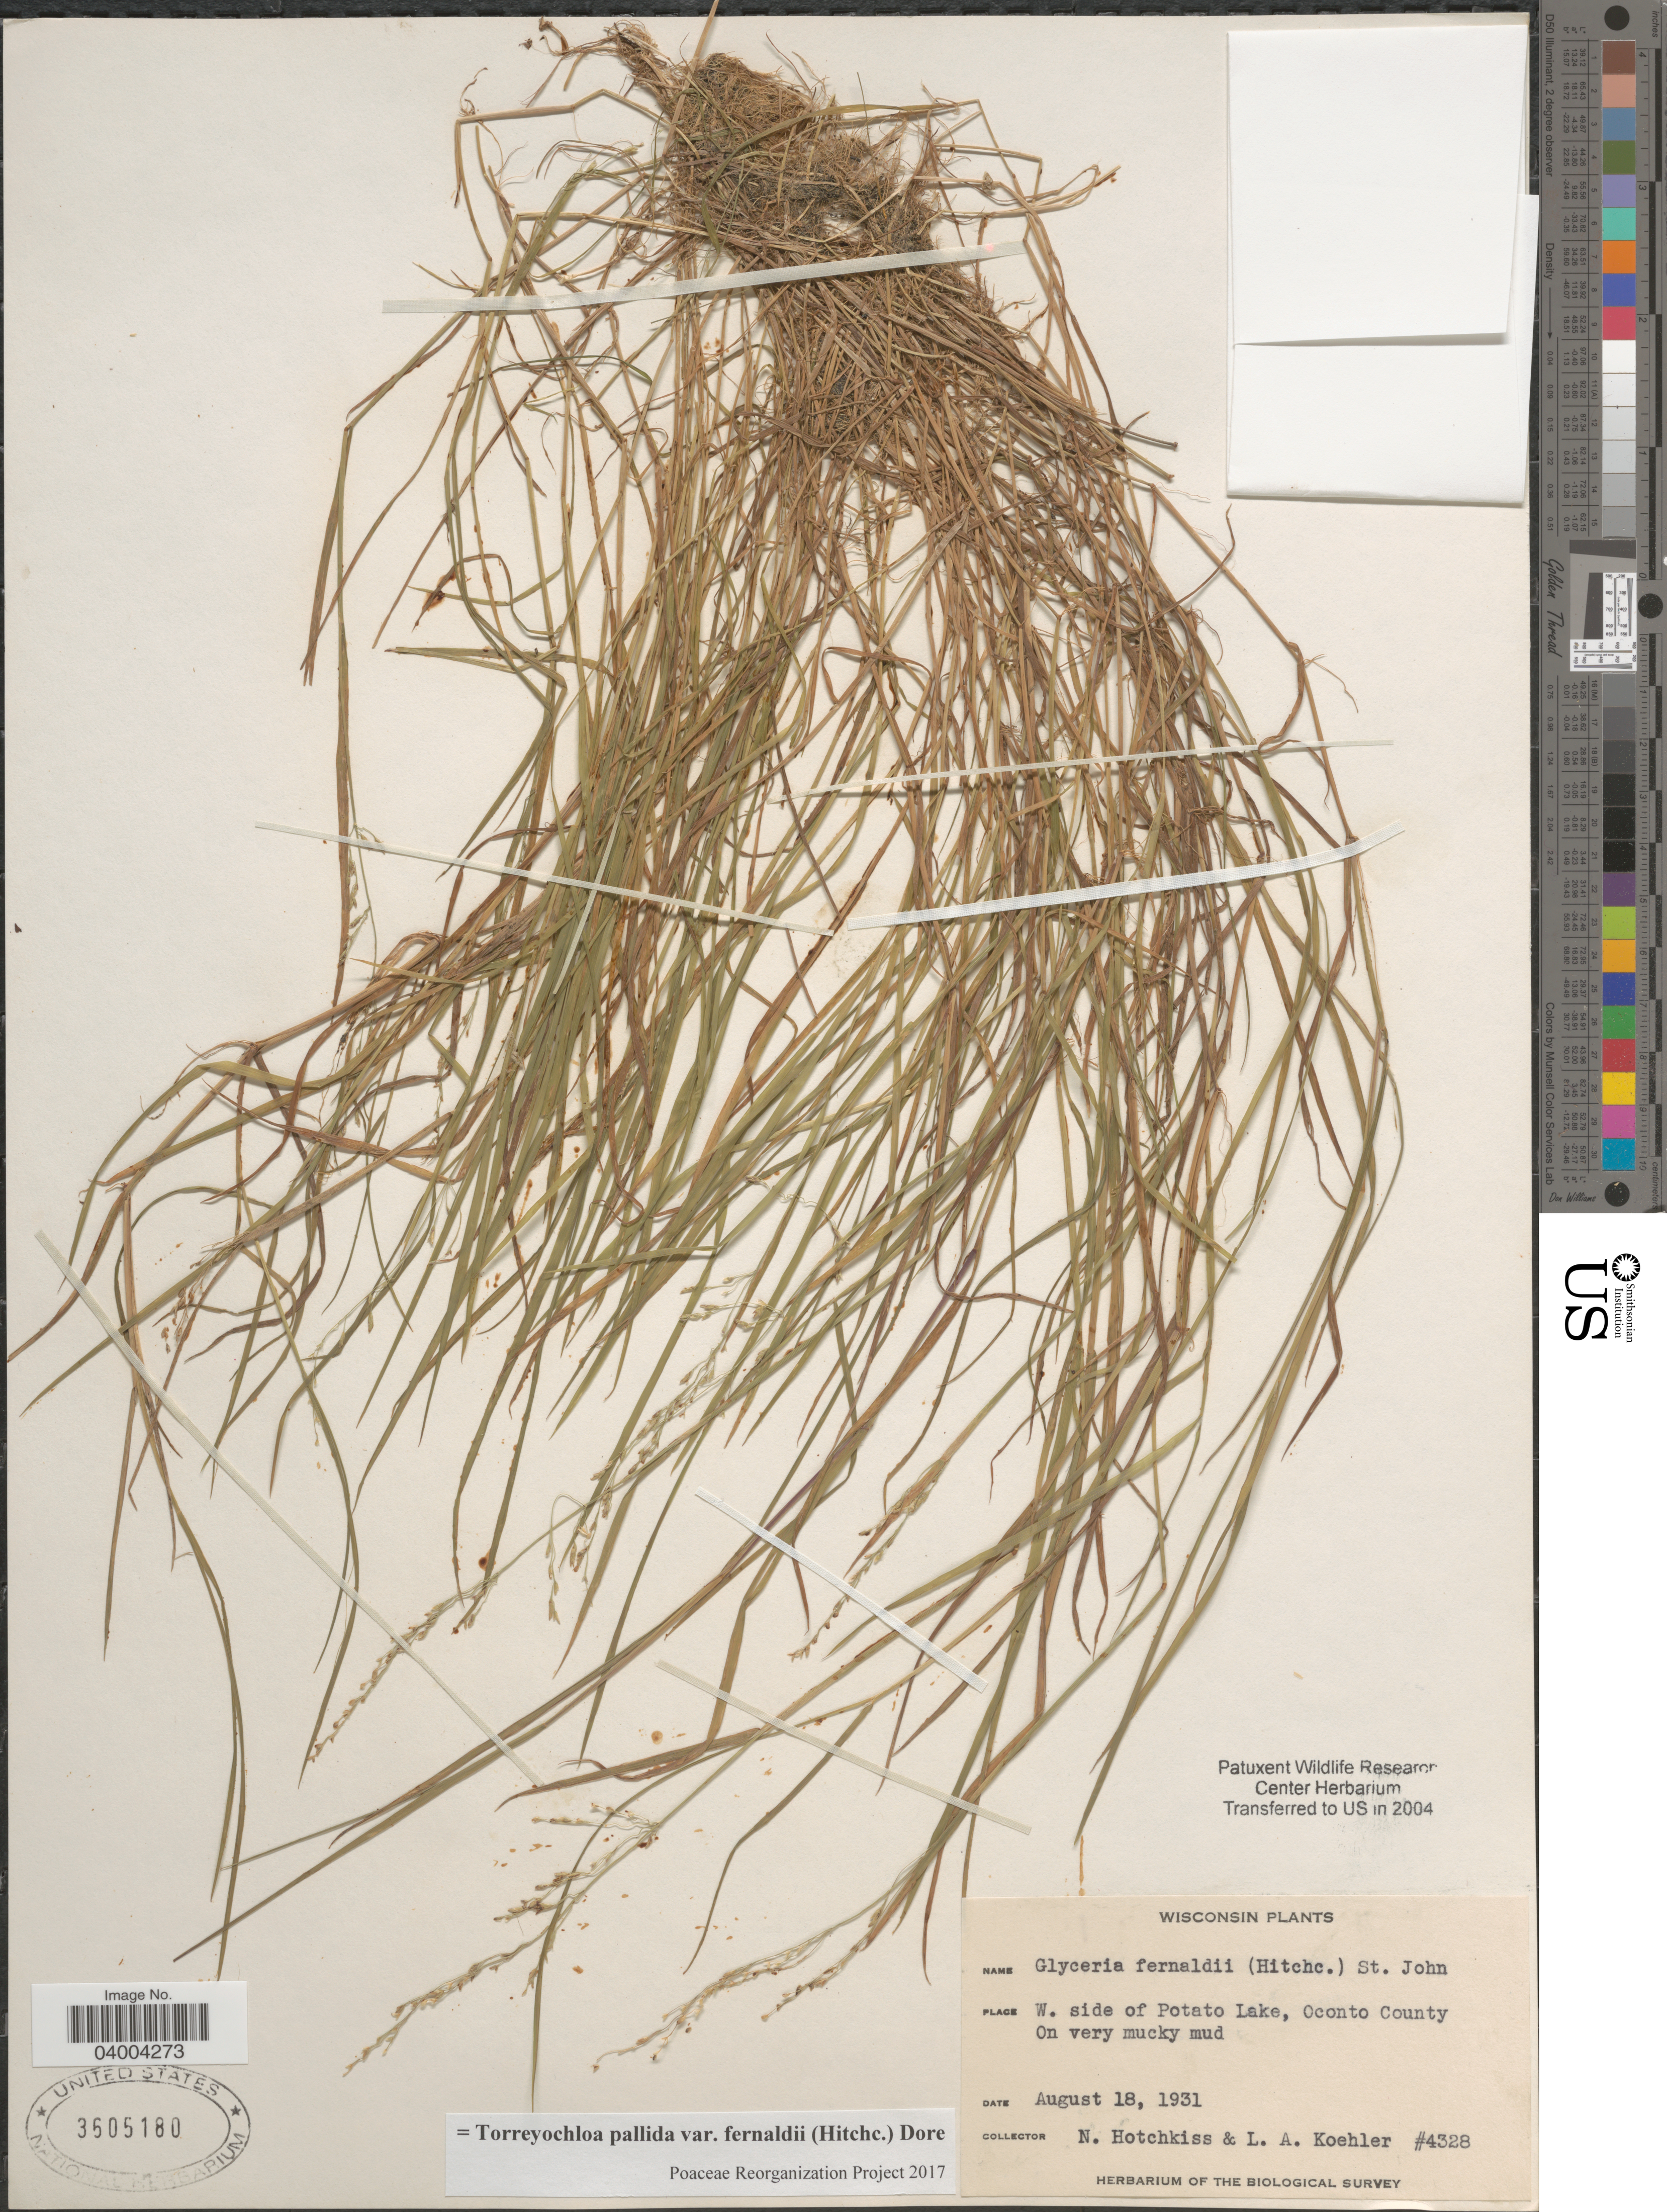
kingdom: Plantae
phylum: Tracheophyta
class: Liliopsida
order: Poales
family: Poaceae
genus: Torreyochloa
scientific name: Torreyochloa pallida var. fernaldii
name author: (Hitchc.) Dore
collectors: N. Hotchkiss & L. Koehler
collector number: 4328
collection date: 1931-08-18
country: United States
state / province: Wisconsin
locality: W. side of Potato Lake, Oconto County. On very mucky mud.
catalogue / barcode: US 3605180